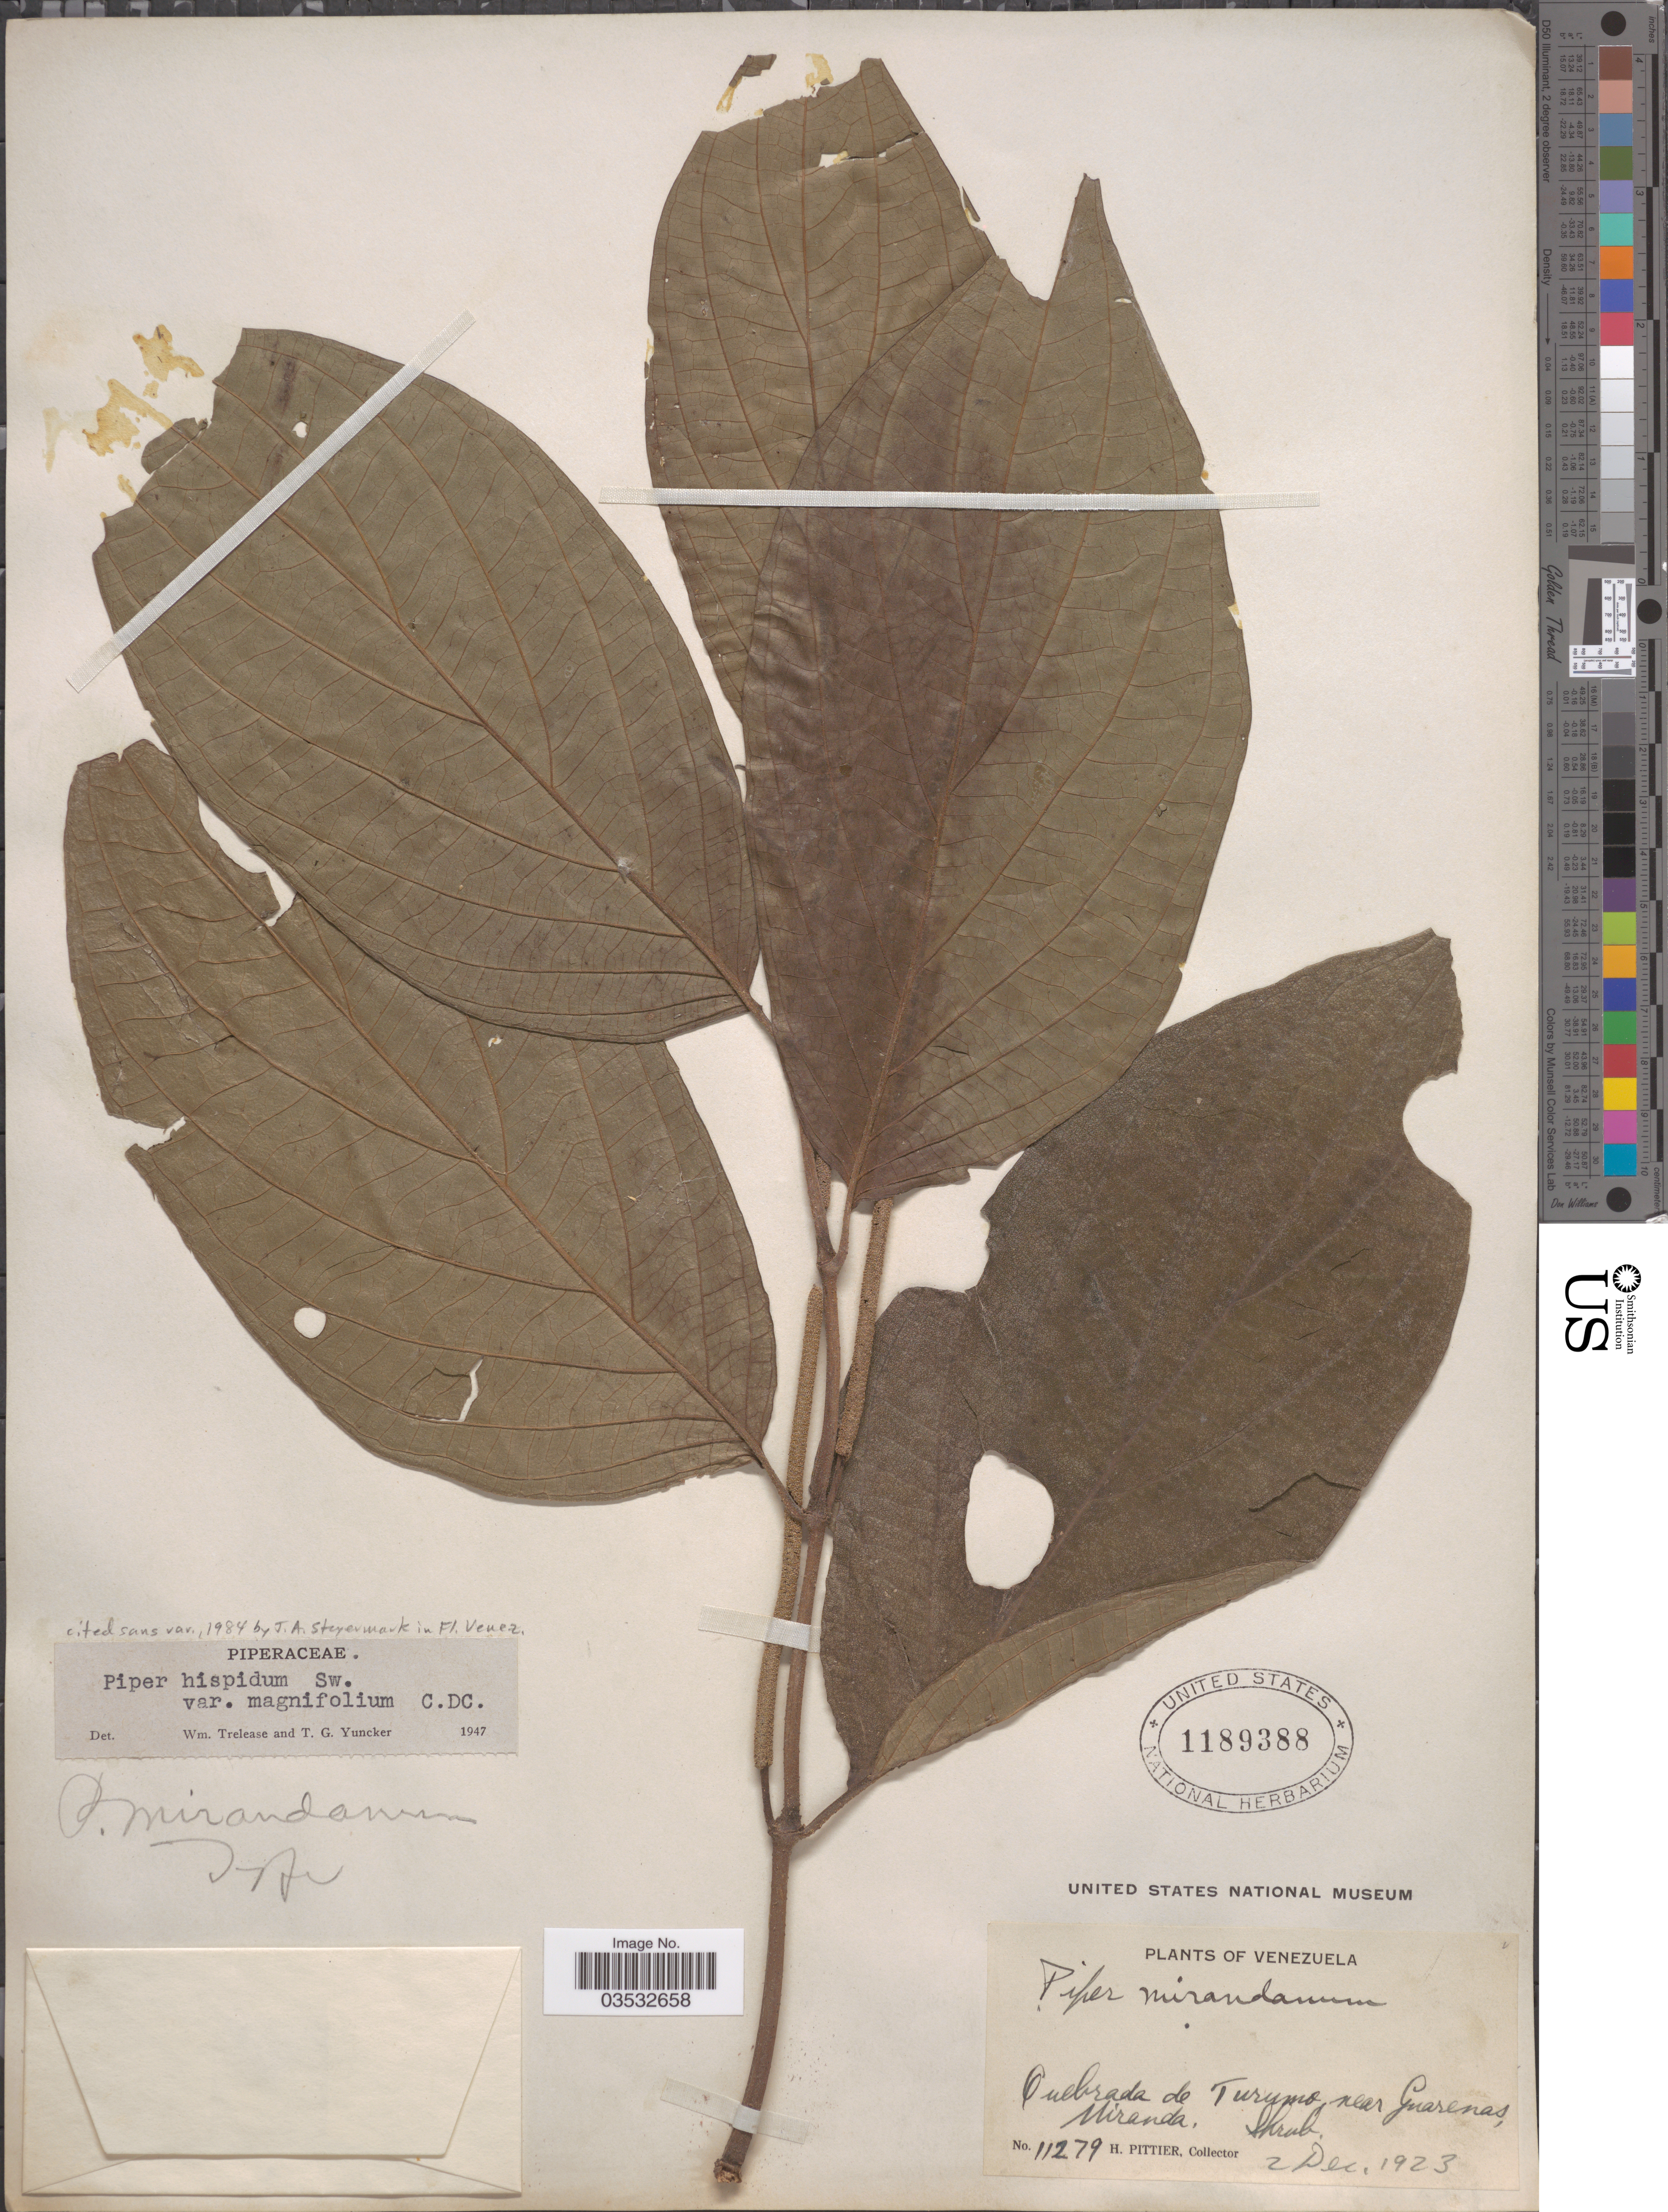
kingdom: Plantae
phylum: Tracheophyta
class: Magnoliopsida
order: Piperales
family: Piperaceae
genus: Piper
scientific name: Piper hispidum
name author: Sw.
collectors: H. F. Pittier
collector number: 11279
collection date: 1923-12-02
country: Venezuela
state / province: Miranda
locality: Quebrada de Turumo, near Guarenas.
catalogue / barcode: US 1189388